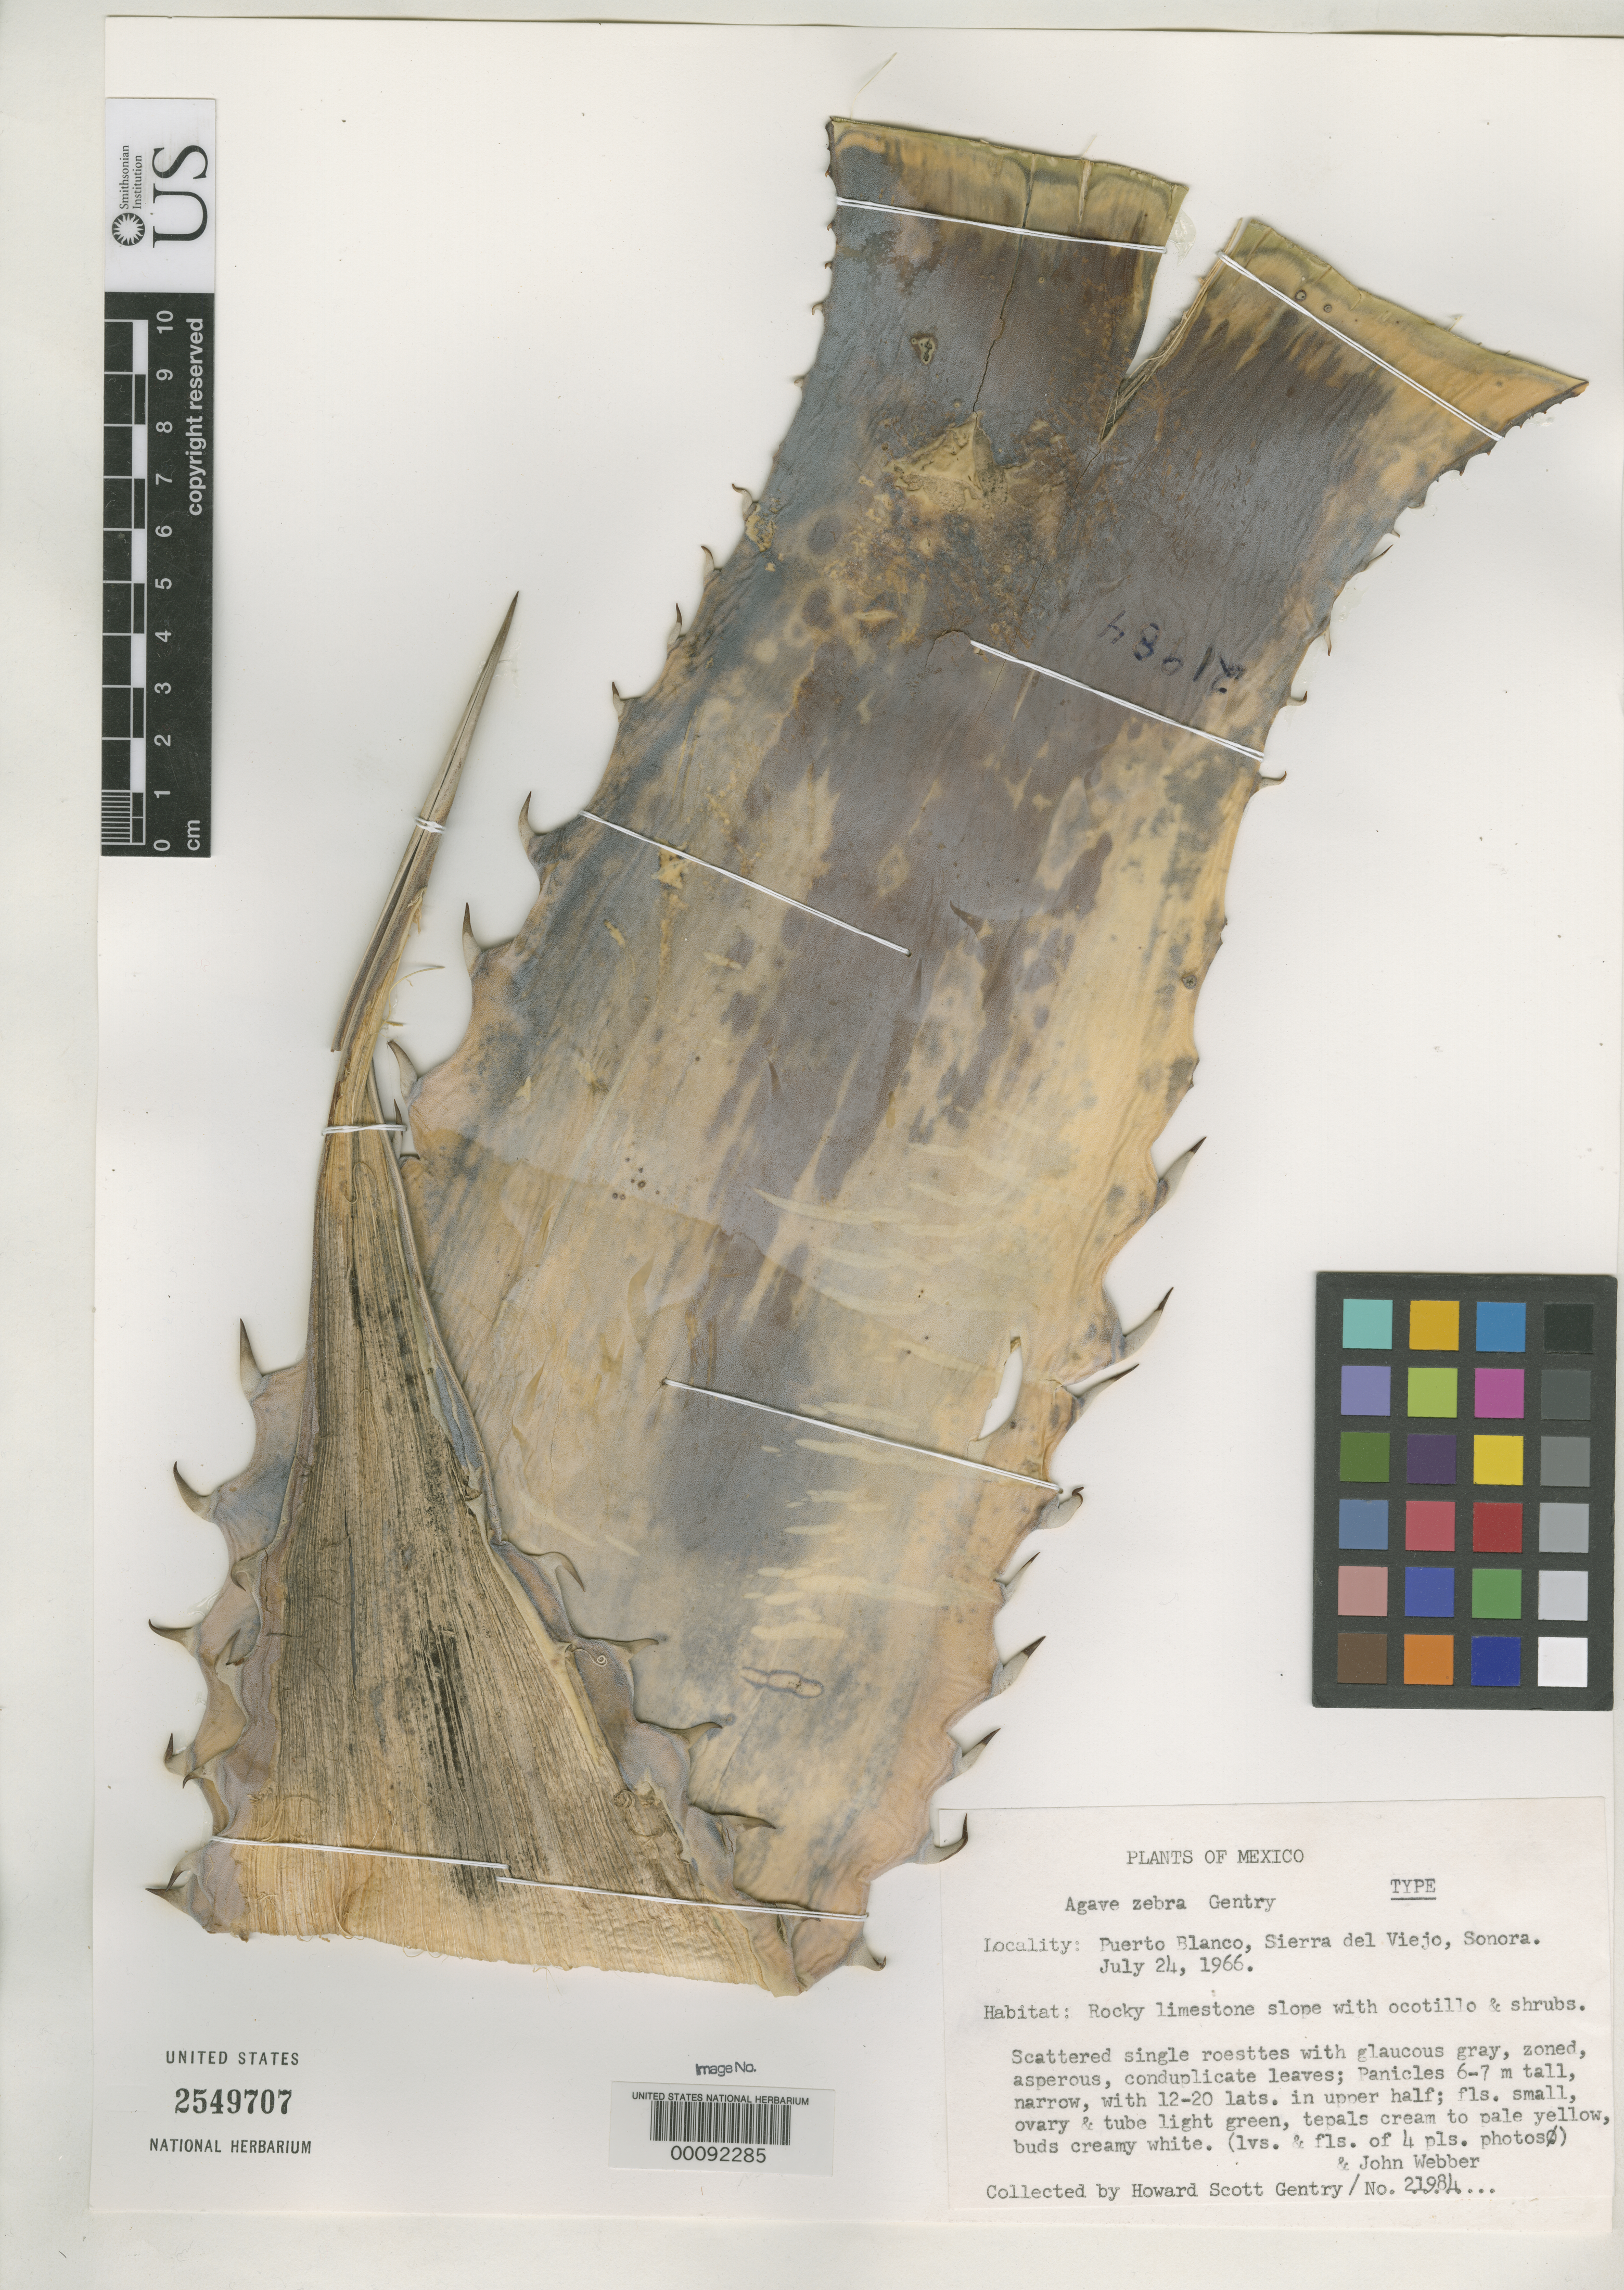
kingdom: Plantae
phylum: Tracheophyta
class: Liliopsida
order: Asparagales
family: Asparagaceae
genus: Agave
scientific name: Agave zebra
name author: Gentry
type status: Holotype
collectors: H. S. Gentry & J. M. Webber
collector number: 21984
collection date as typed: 24 Jul 1966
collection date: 1966-07-24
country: Mexico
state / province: Sonora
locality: Puerto Blanco, Sierra del Viejo.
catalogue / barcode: US 2549707